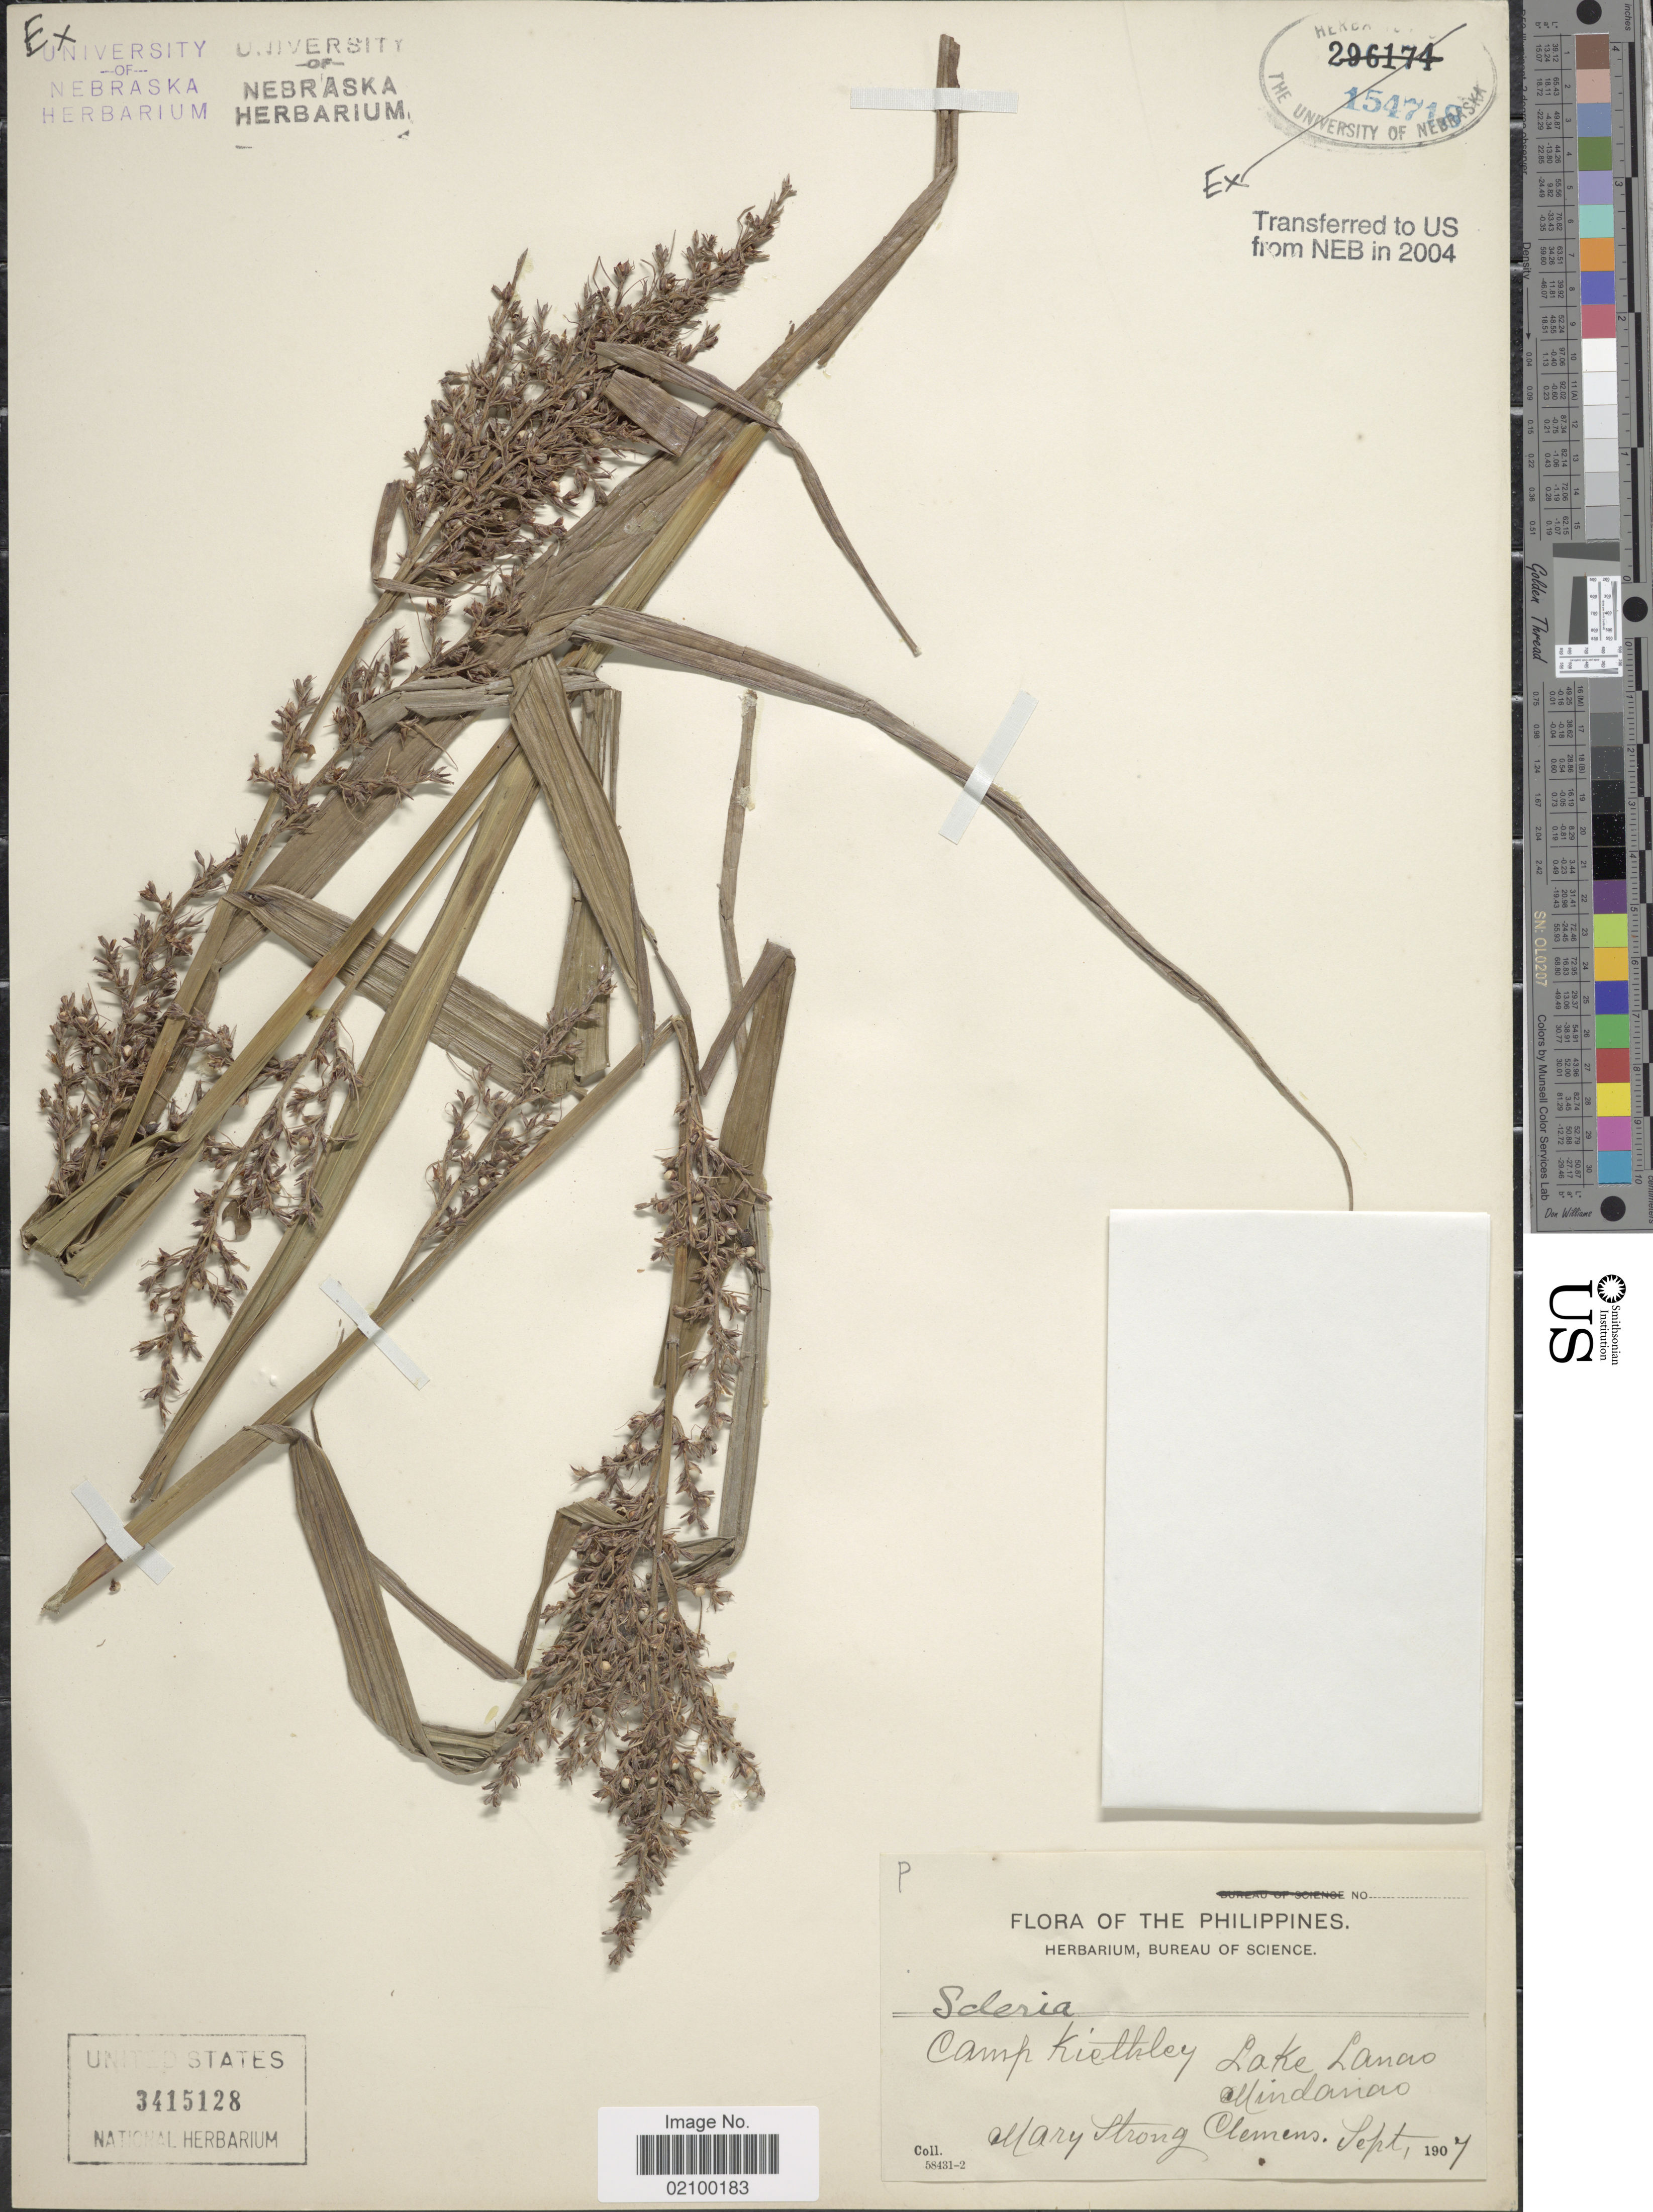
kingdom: Plantae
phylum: Tracheophyta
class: Liliopsida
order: Poales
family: Cyperaceae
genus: Scleria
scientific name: Scleria sp.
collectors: M. S. Clemens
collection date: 1907-09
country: Philippines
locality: Camp Kiethley Lake Lanao, Mindanao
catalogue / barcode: US 3415128